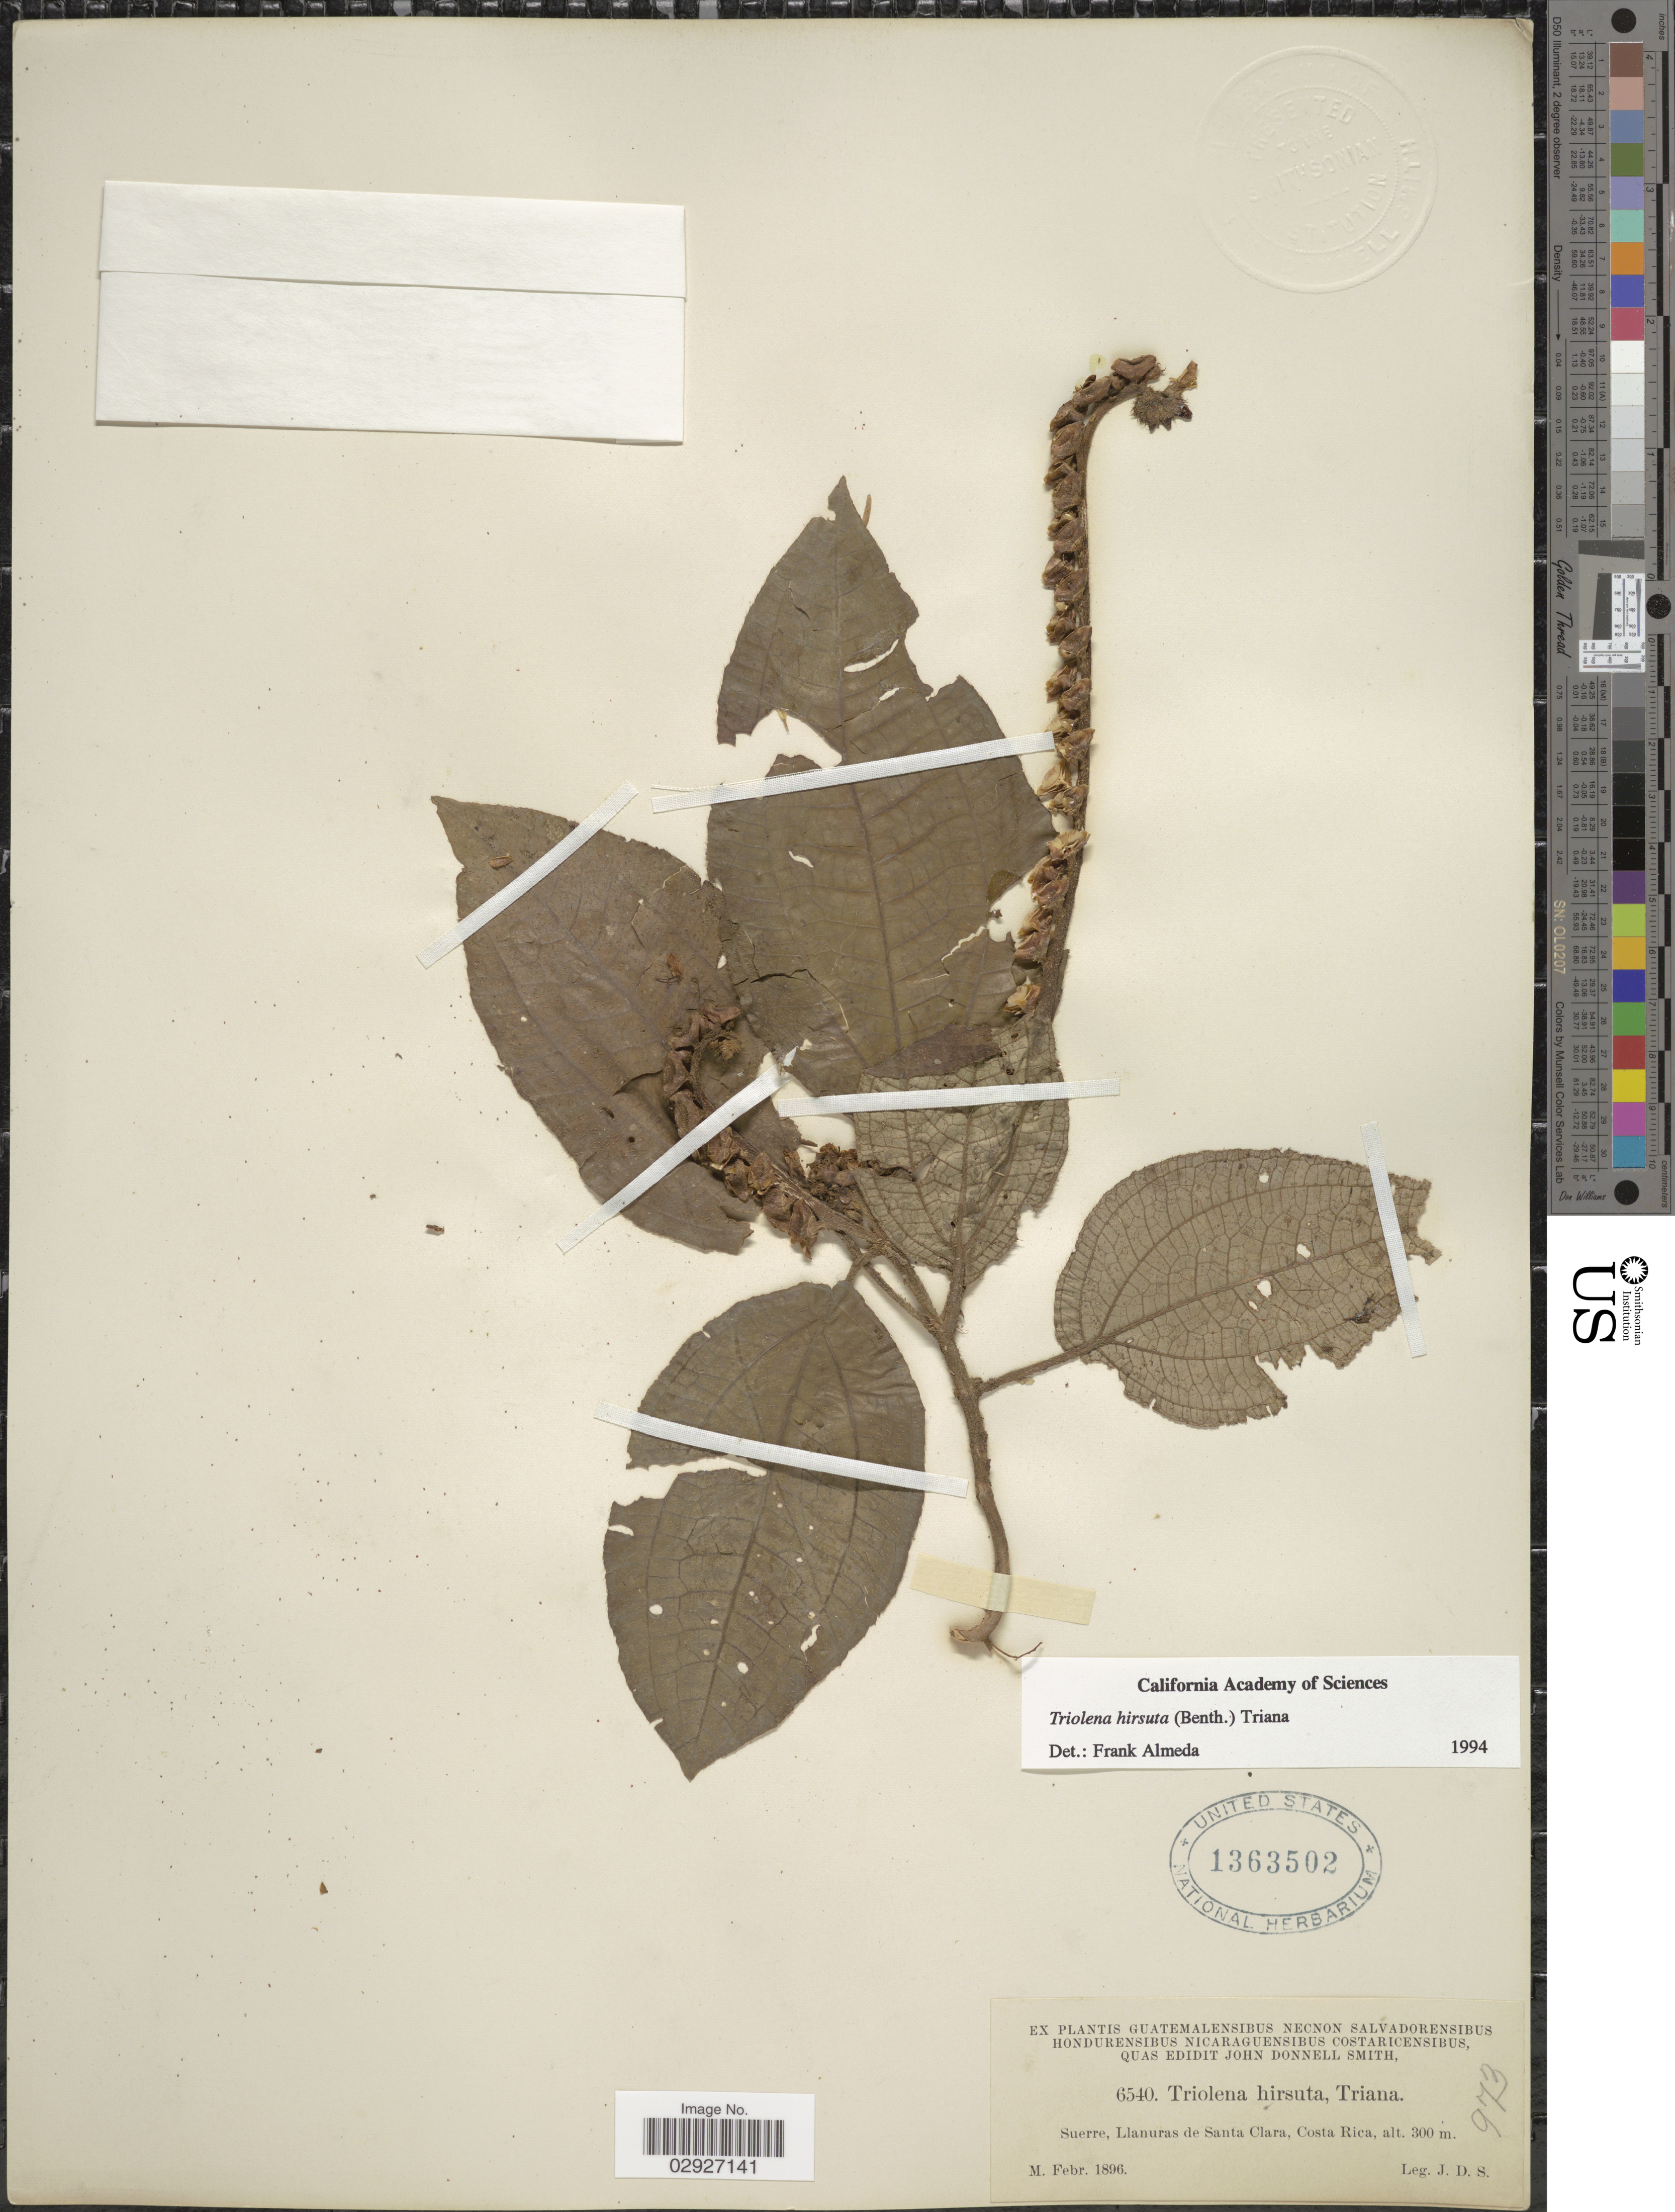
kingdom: Plantae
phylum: Tracheophyta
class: Magnoliopsida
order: Myrtales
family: Melastomataceae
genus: Triolena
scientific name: Triolena hirsuta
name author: (Benth.) Triana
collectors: J. Donnell Smith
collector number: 6540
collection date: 1896-02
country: Costa Rica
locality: Suerre, Llanuras de Santa Clara.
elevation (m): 300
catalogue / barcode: US 1363502